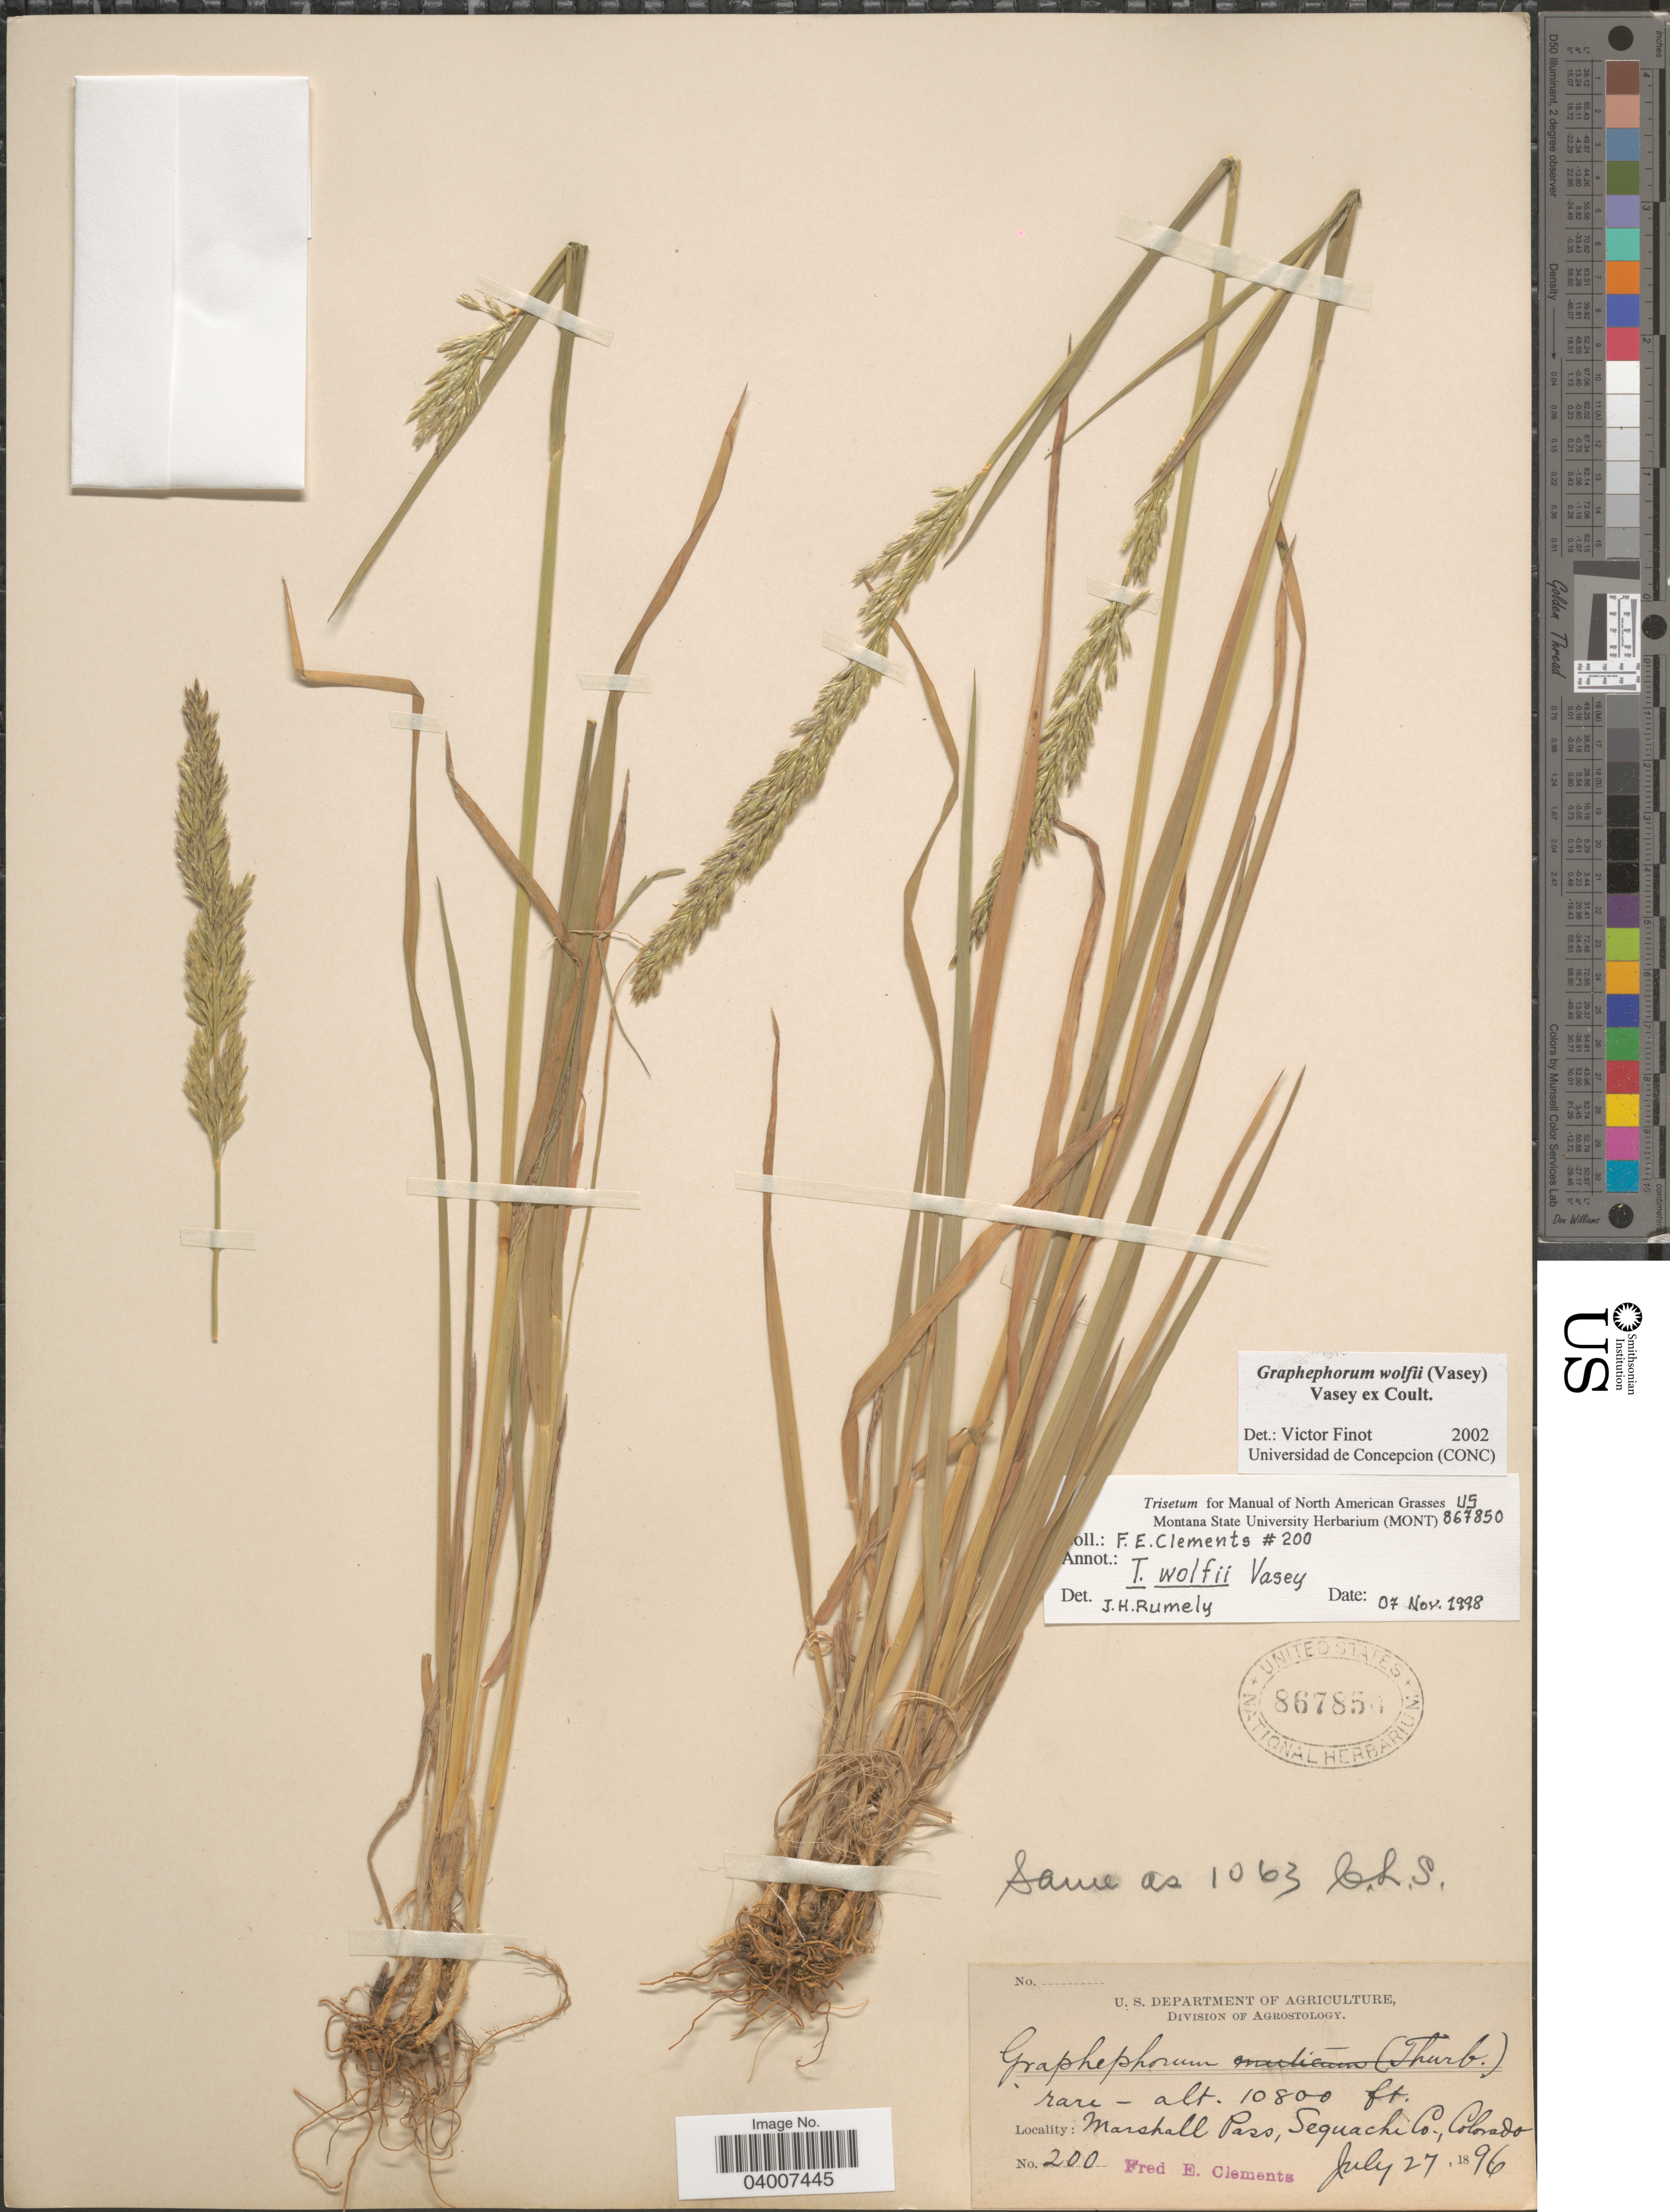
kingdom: Plantae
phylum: Tracheophyta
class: Liliopsida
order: Poales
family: Poaceae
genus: Graphephorum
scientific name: Graphephorum wolfii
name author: (E. Fourn.) Vasey ex Coult.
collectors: F. E. Clements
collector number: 200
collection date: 1896-07-27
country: United States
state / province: Colorado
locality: Marshall Pass, Seguache Co.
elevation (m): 3292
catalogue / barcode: US 867850